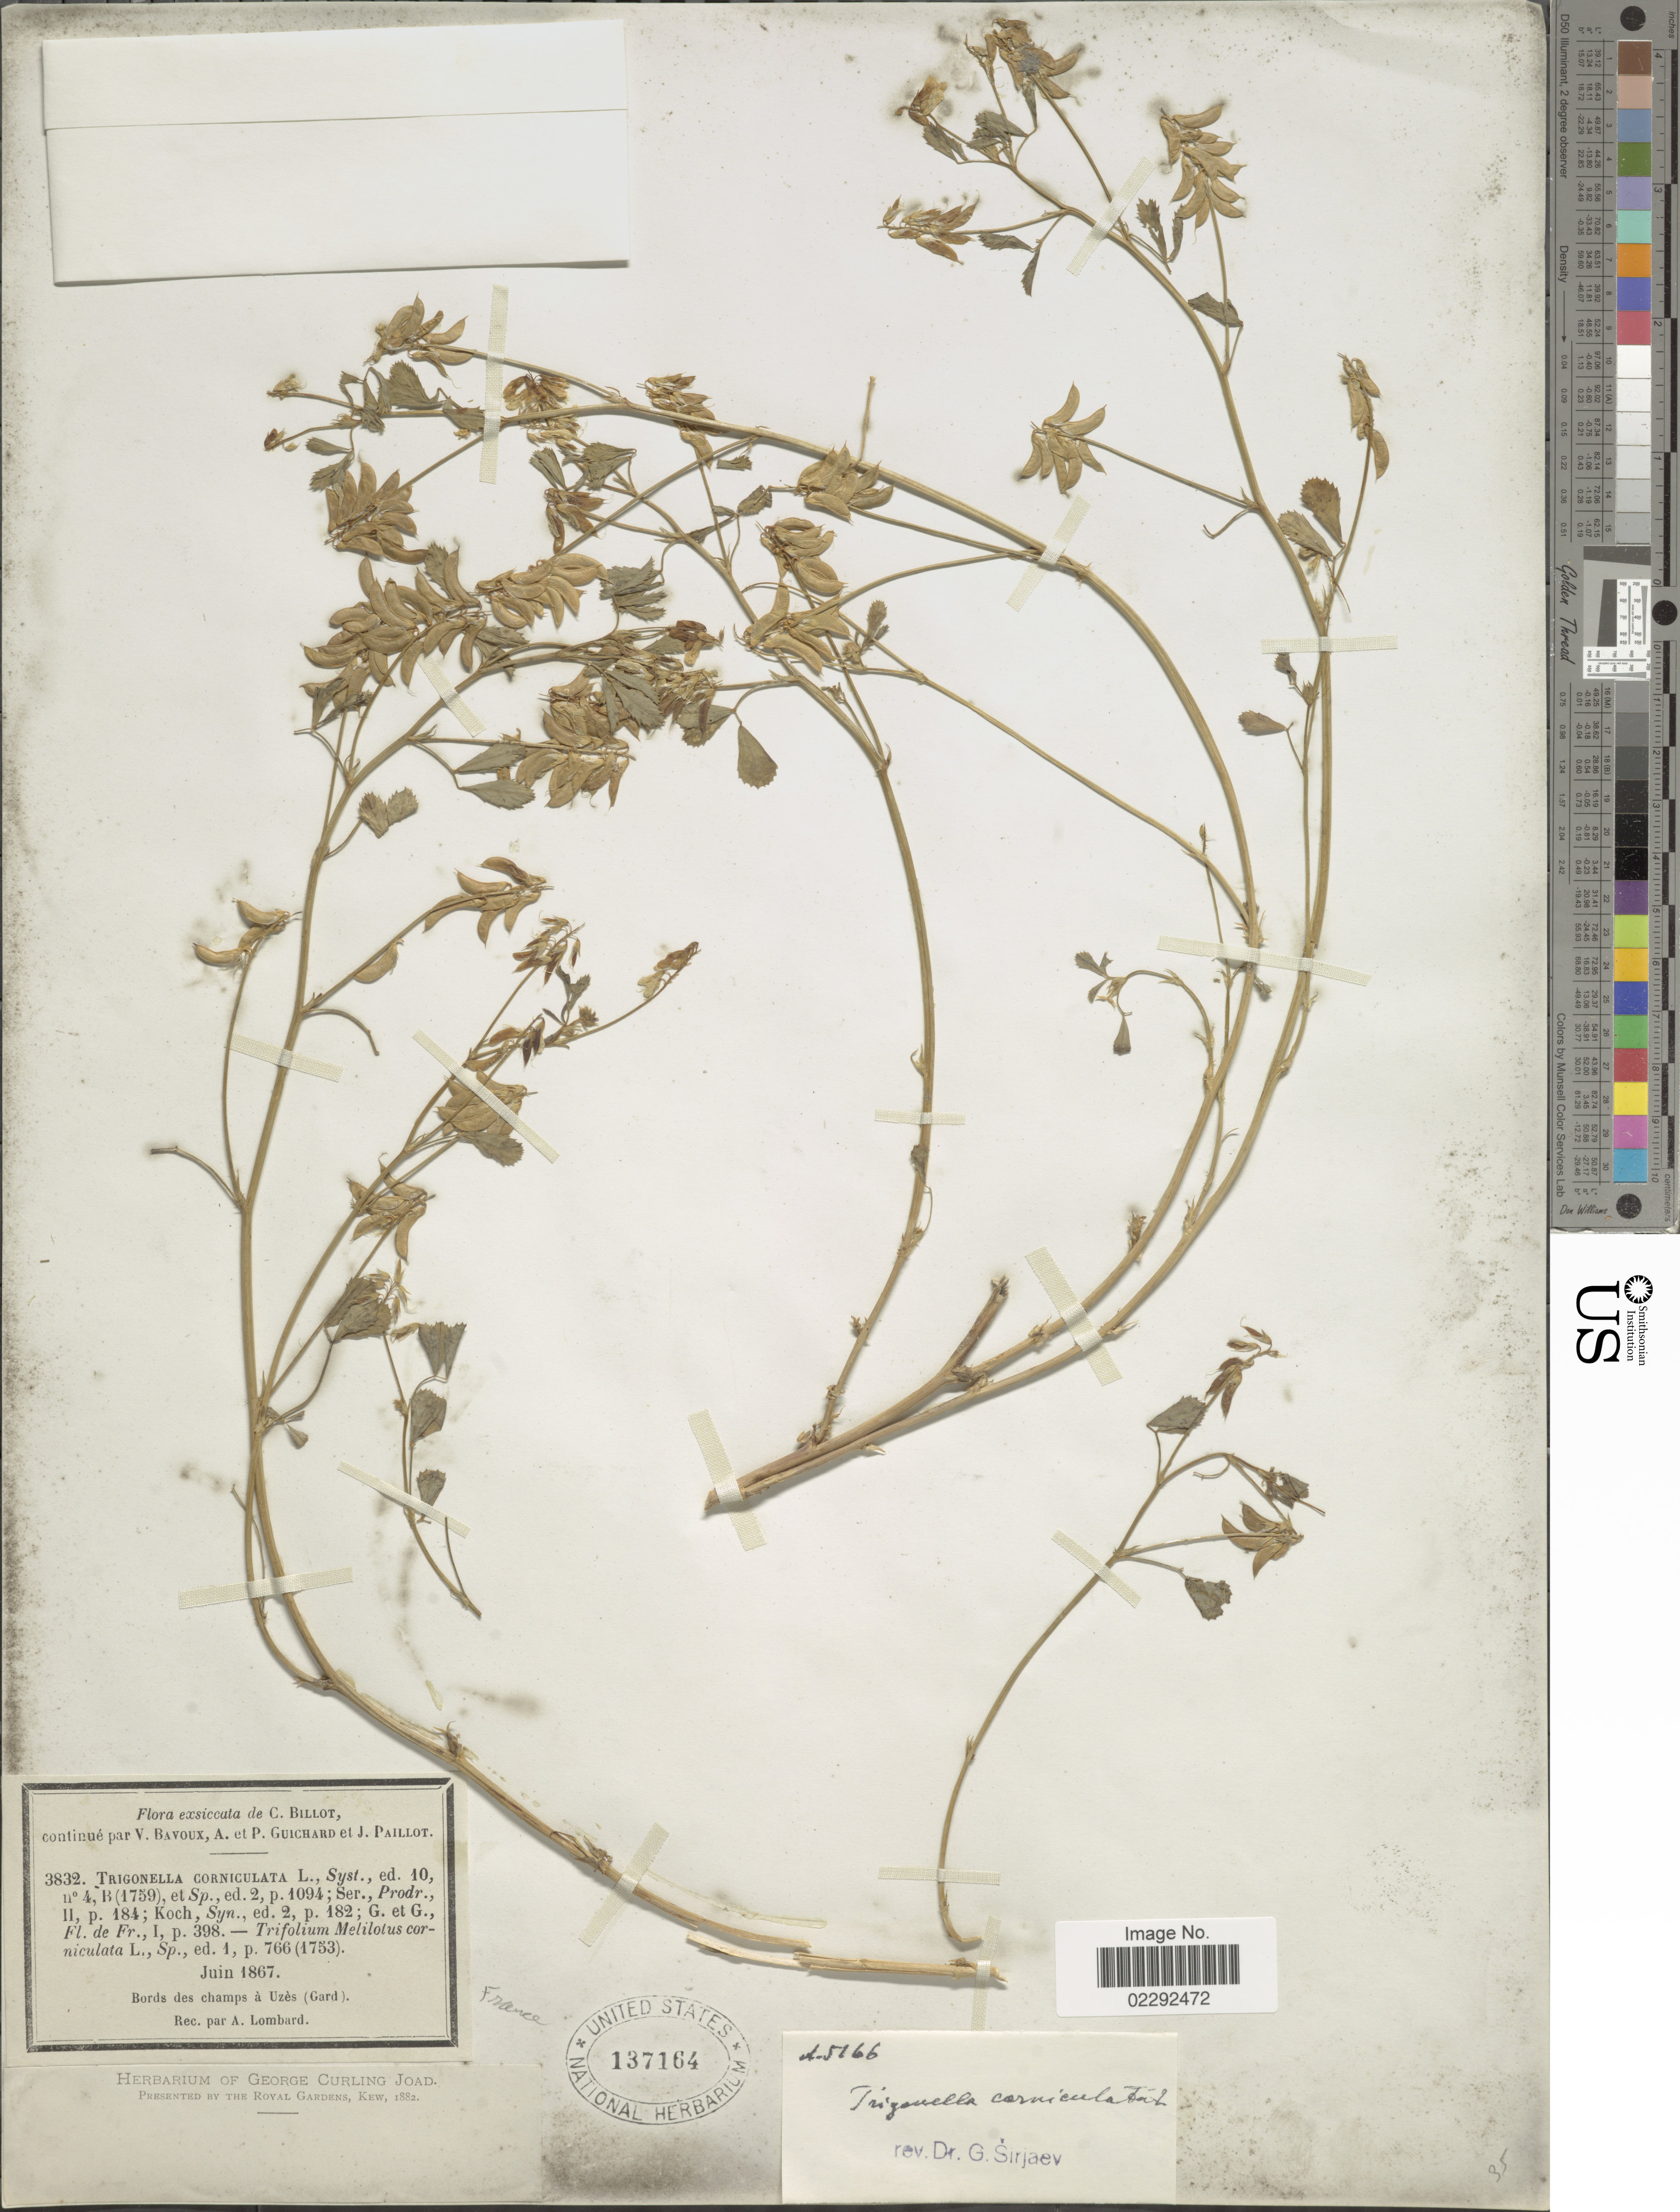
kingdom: Plantae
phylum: Tracheophyta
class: Magnoliopsida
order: Fabales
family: Fabaceae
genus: Trigonella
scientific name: Trigonella corniculata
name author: Sibth. & Sm.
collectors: C. Billot, Bavoux, V., P. Guichard & J. Paillot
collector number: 3832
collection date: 1867-06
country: France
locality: Uzès (Gard)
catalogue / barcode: US 137164